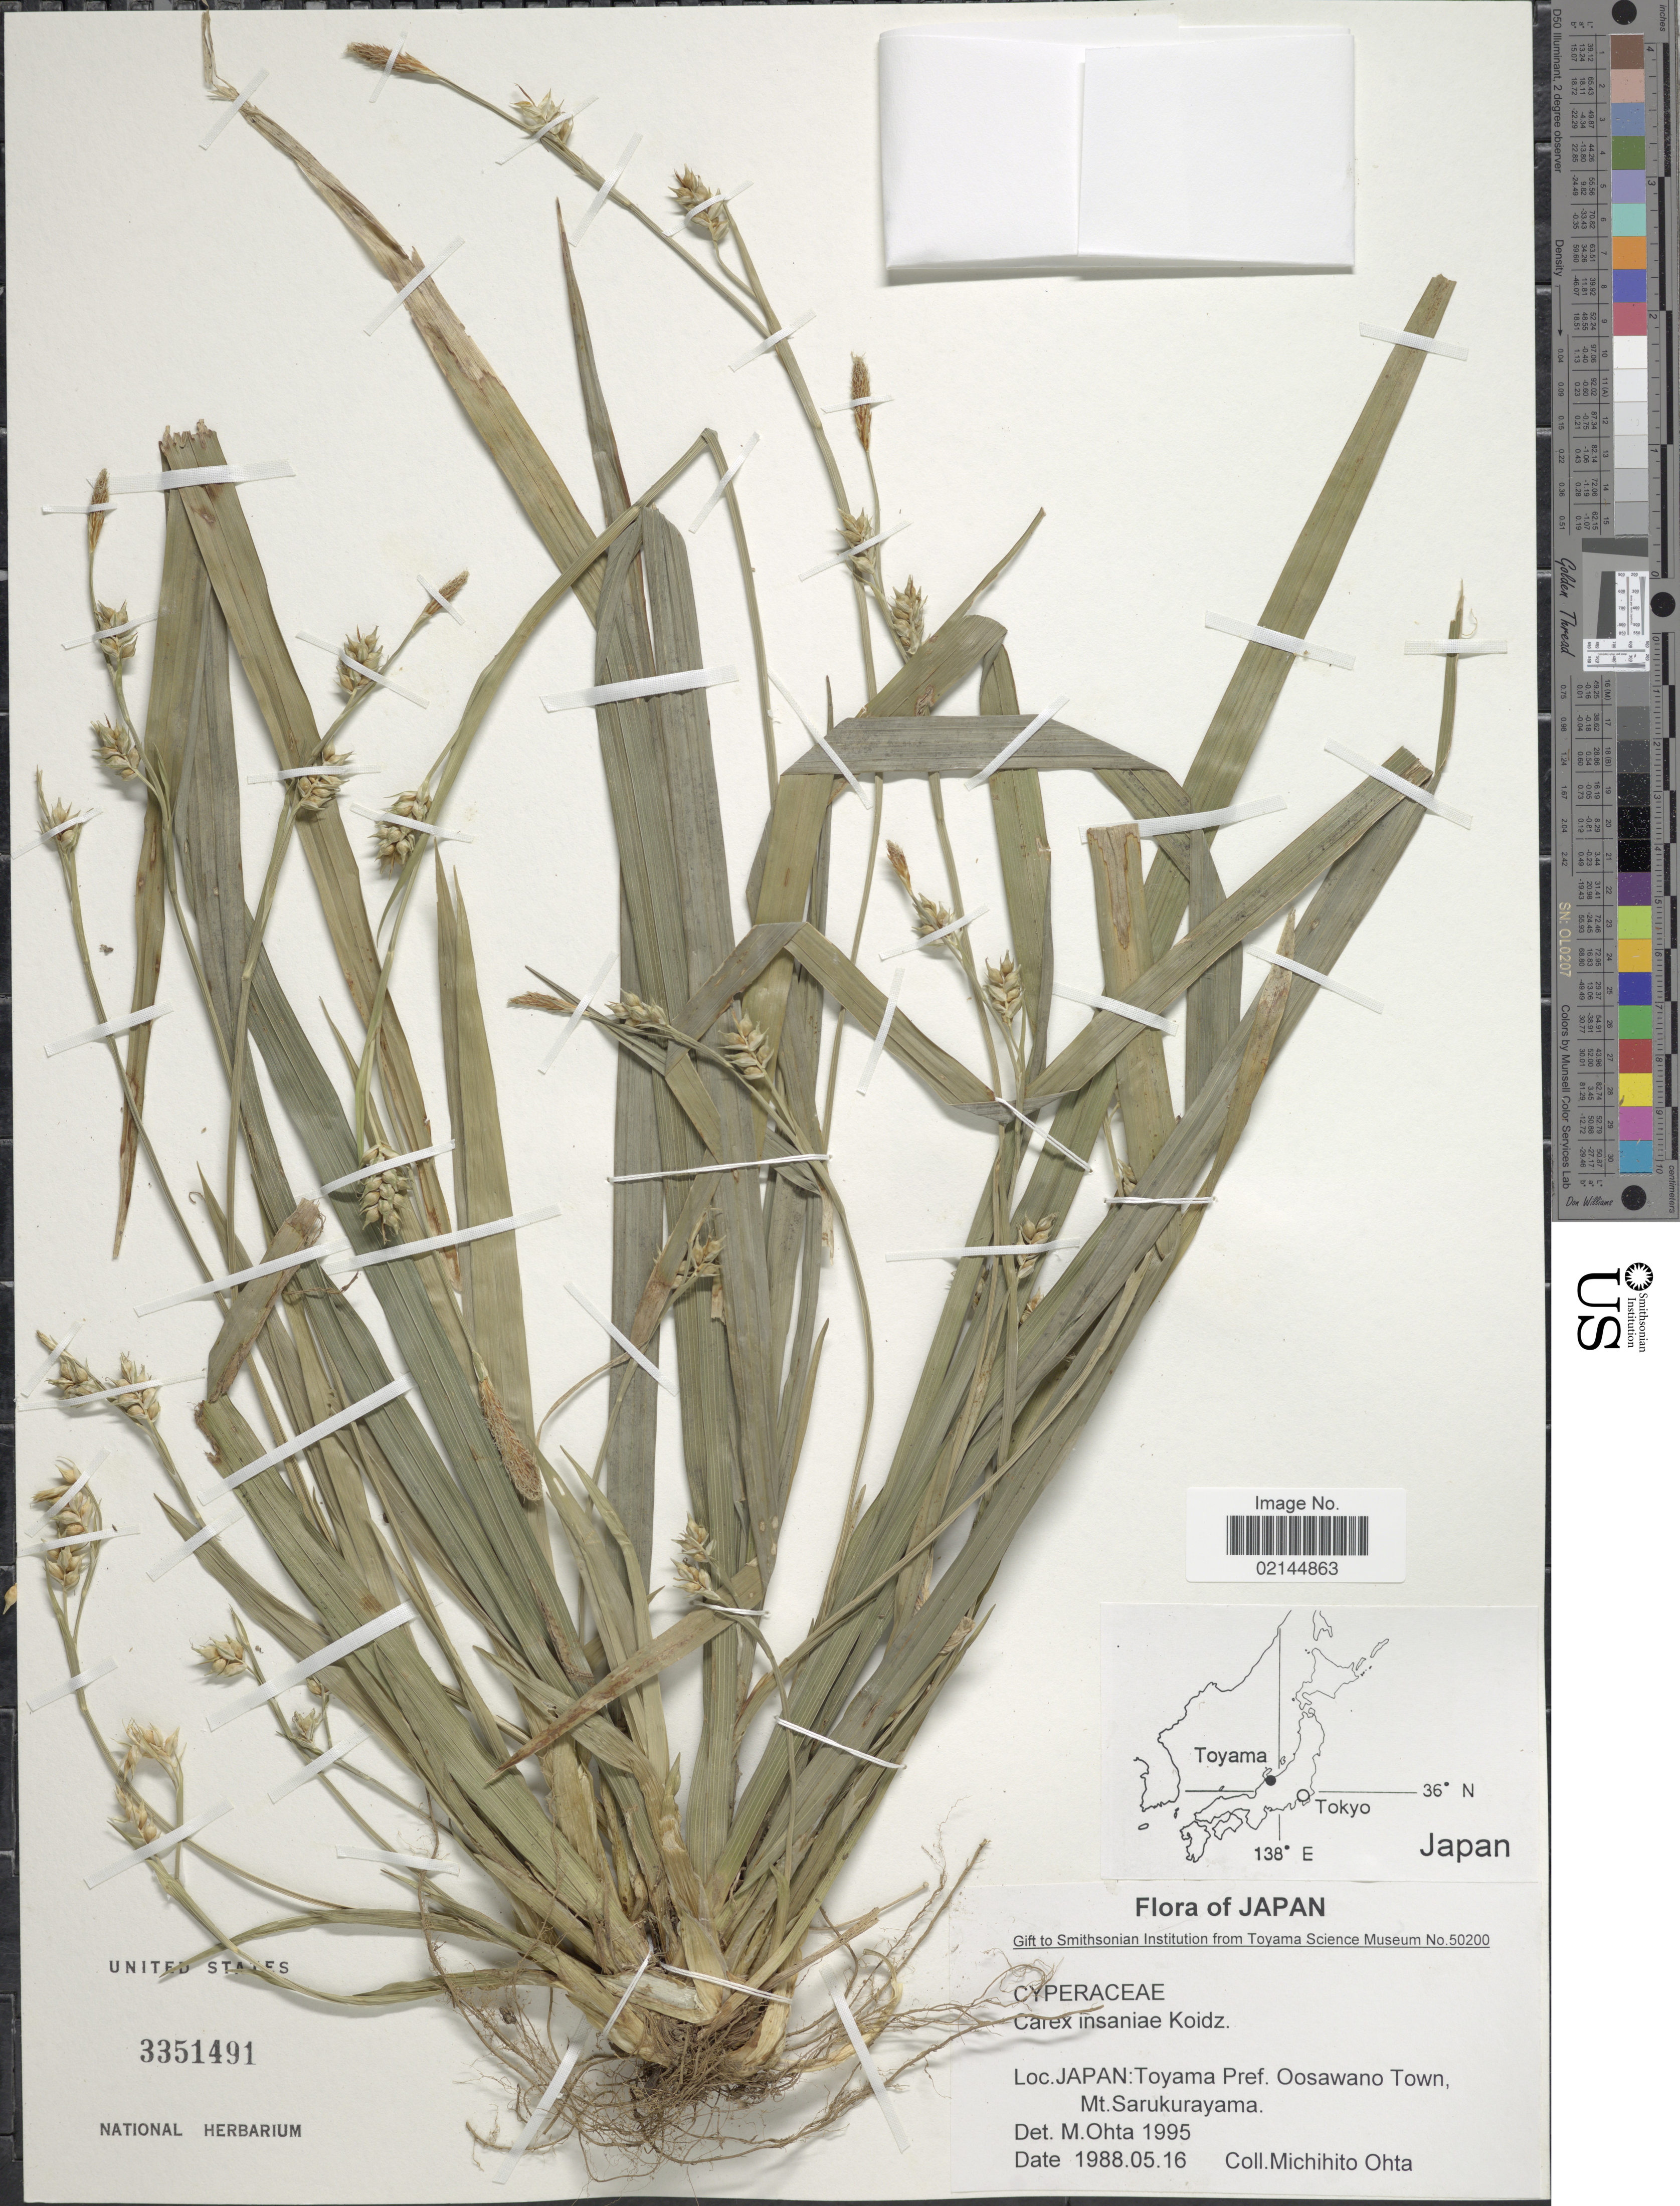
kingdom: Plantae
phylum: Tracheophyta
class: Liliopsida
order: Poales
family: Cyperaceae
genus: Carex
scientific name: Carex insaniae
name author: Koidz.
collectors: M. Ohta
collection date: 1988-05-16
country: Japan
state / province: Toyama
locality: Japan: Toyama Pref. Oosawano Town, Mt. Sarukurayama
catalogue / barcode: US 3351491